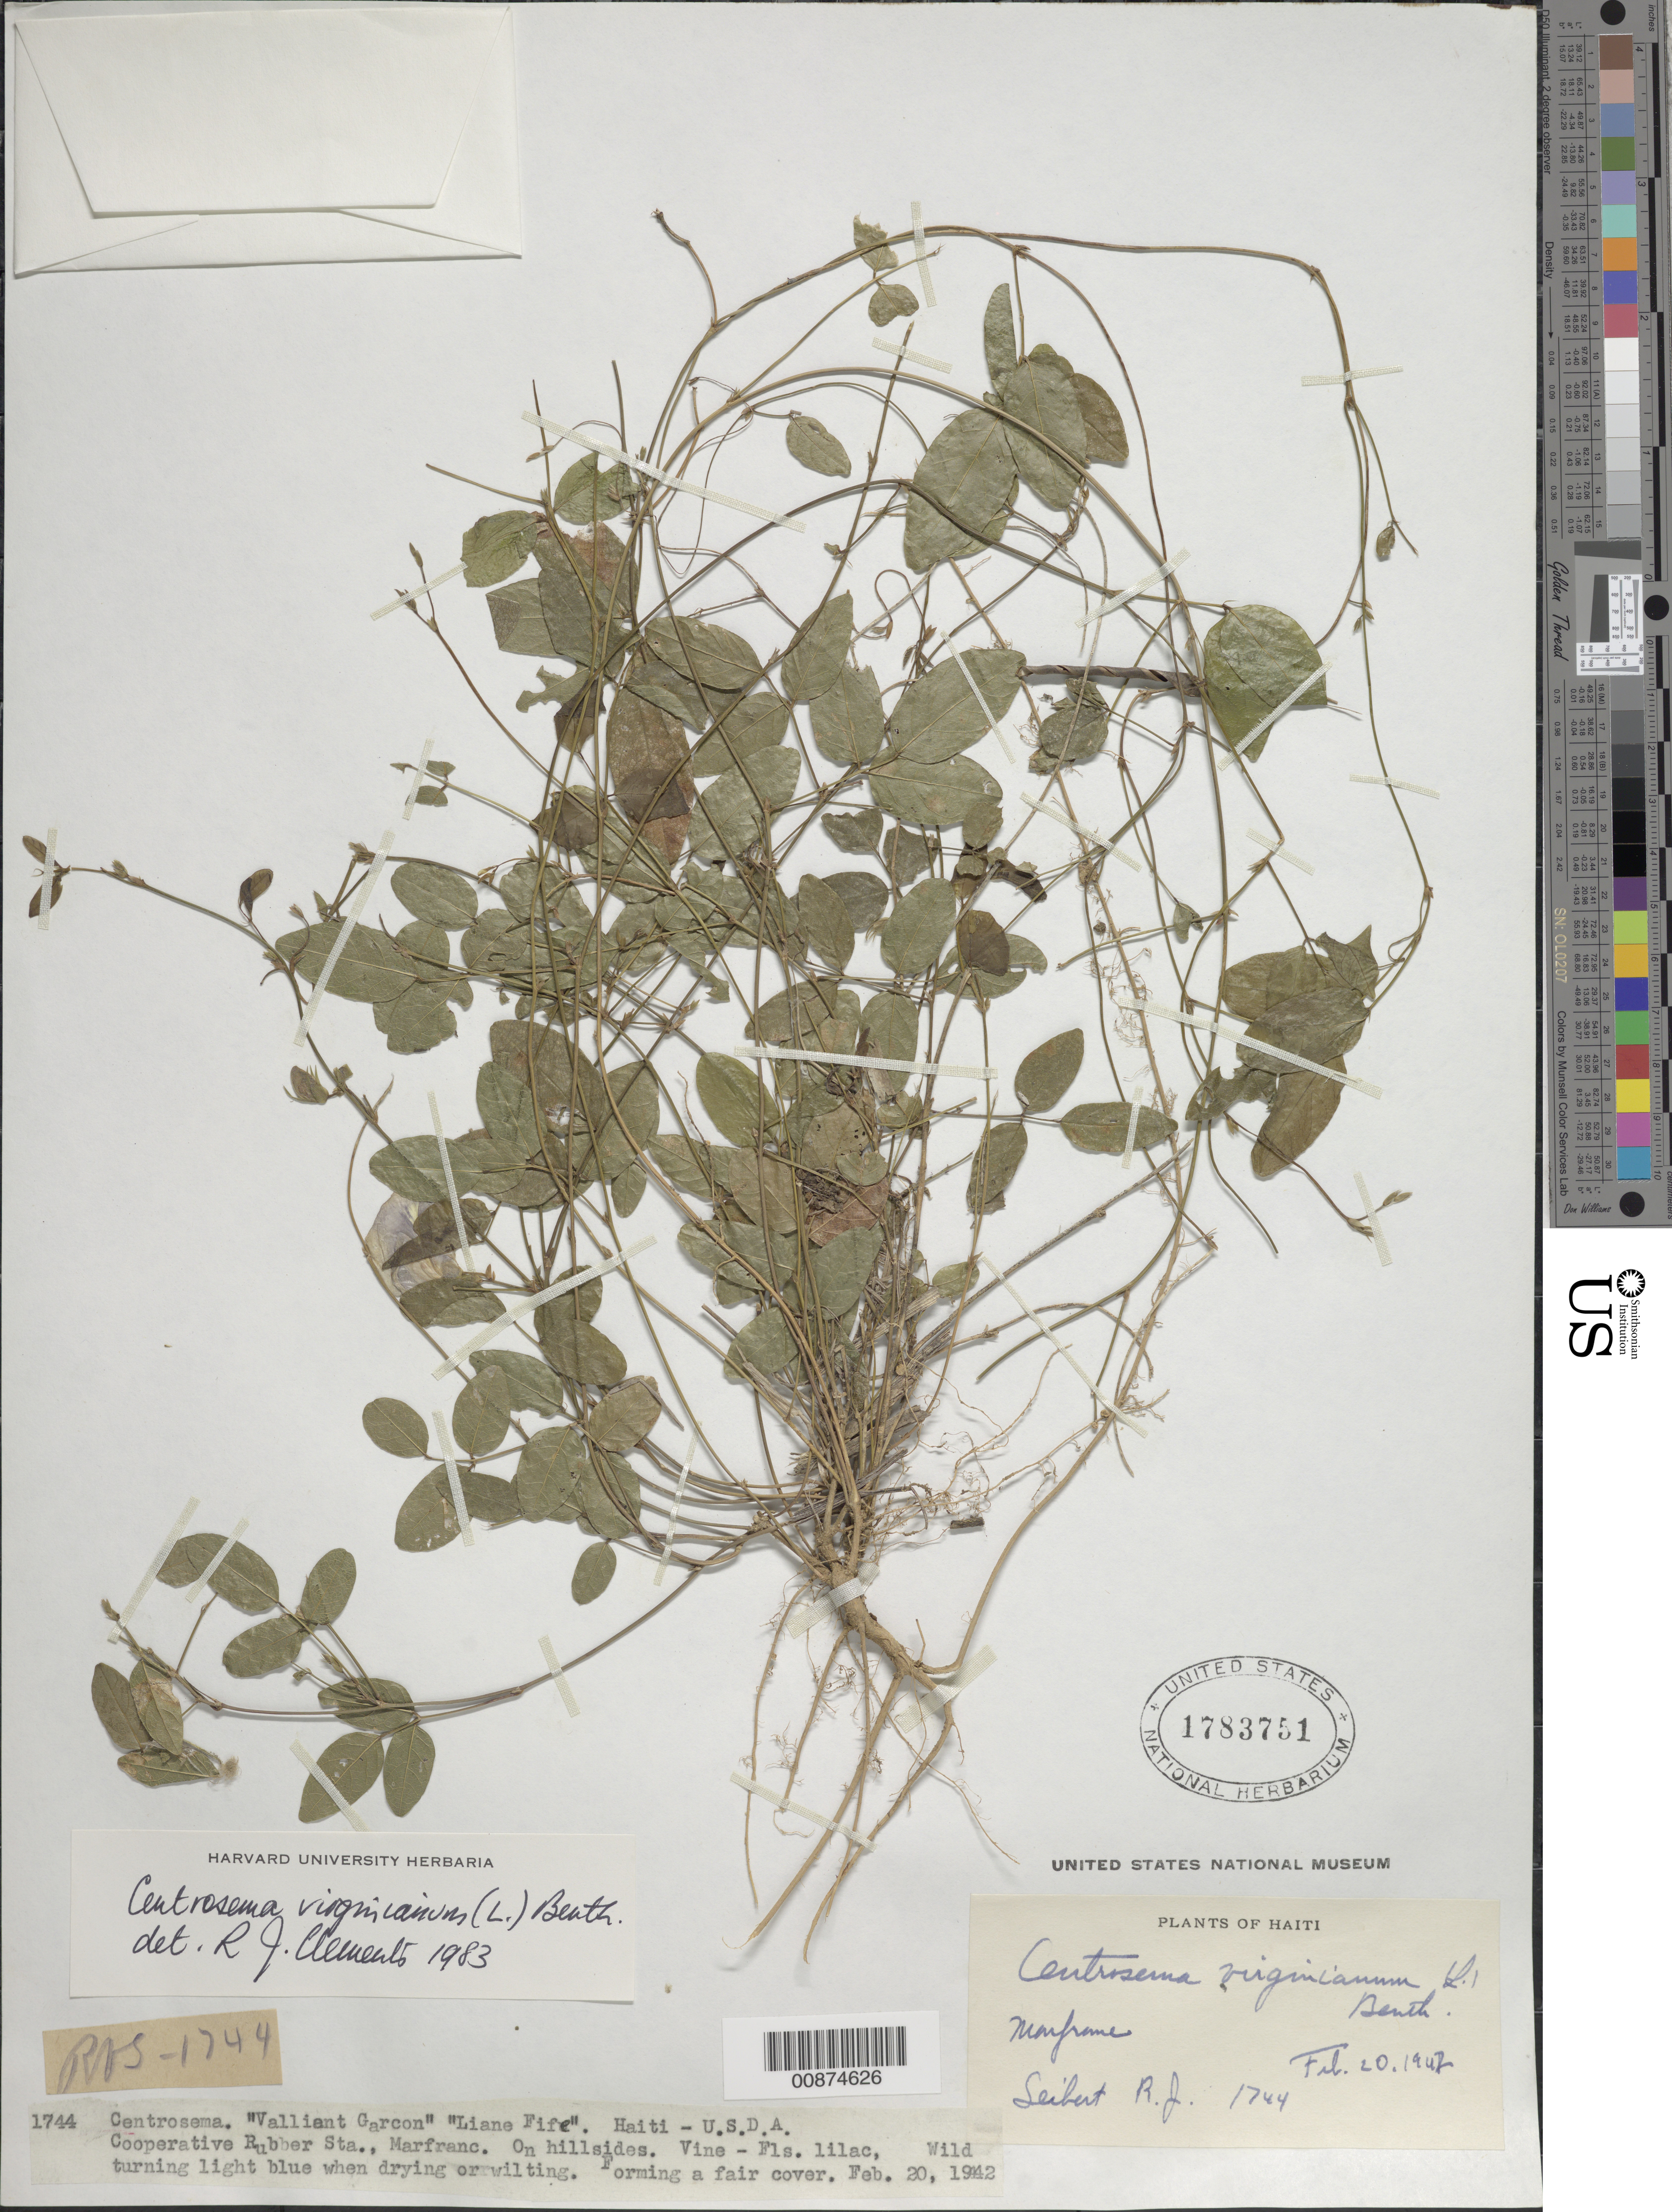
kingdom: Plantae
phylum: Tracheophyta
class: Magnoliopsida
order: Fabales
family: Fabaceae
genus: Centrosema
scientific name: Centrosema virginianum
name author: (L.) Benth.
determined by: Clements, R. J.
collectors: R. J. Seibert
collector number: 1744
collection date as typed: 20 Feb 1942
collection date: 1942-02-20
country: Haiti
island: Hispaniola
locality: U.S.D.A. Cooperative Rubber Sta., Marfranc.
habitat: On hillsides.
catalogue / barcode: US 1783751